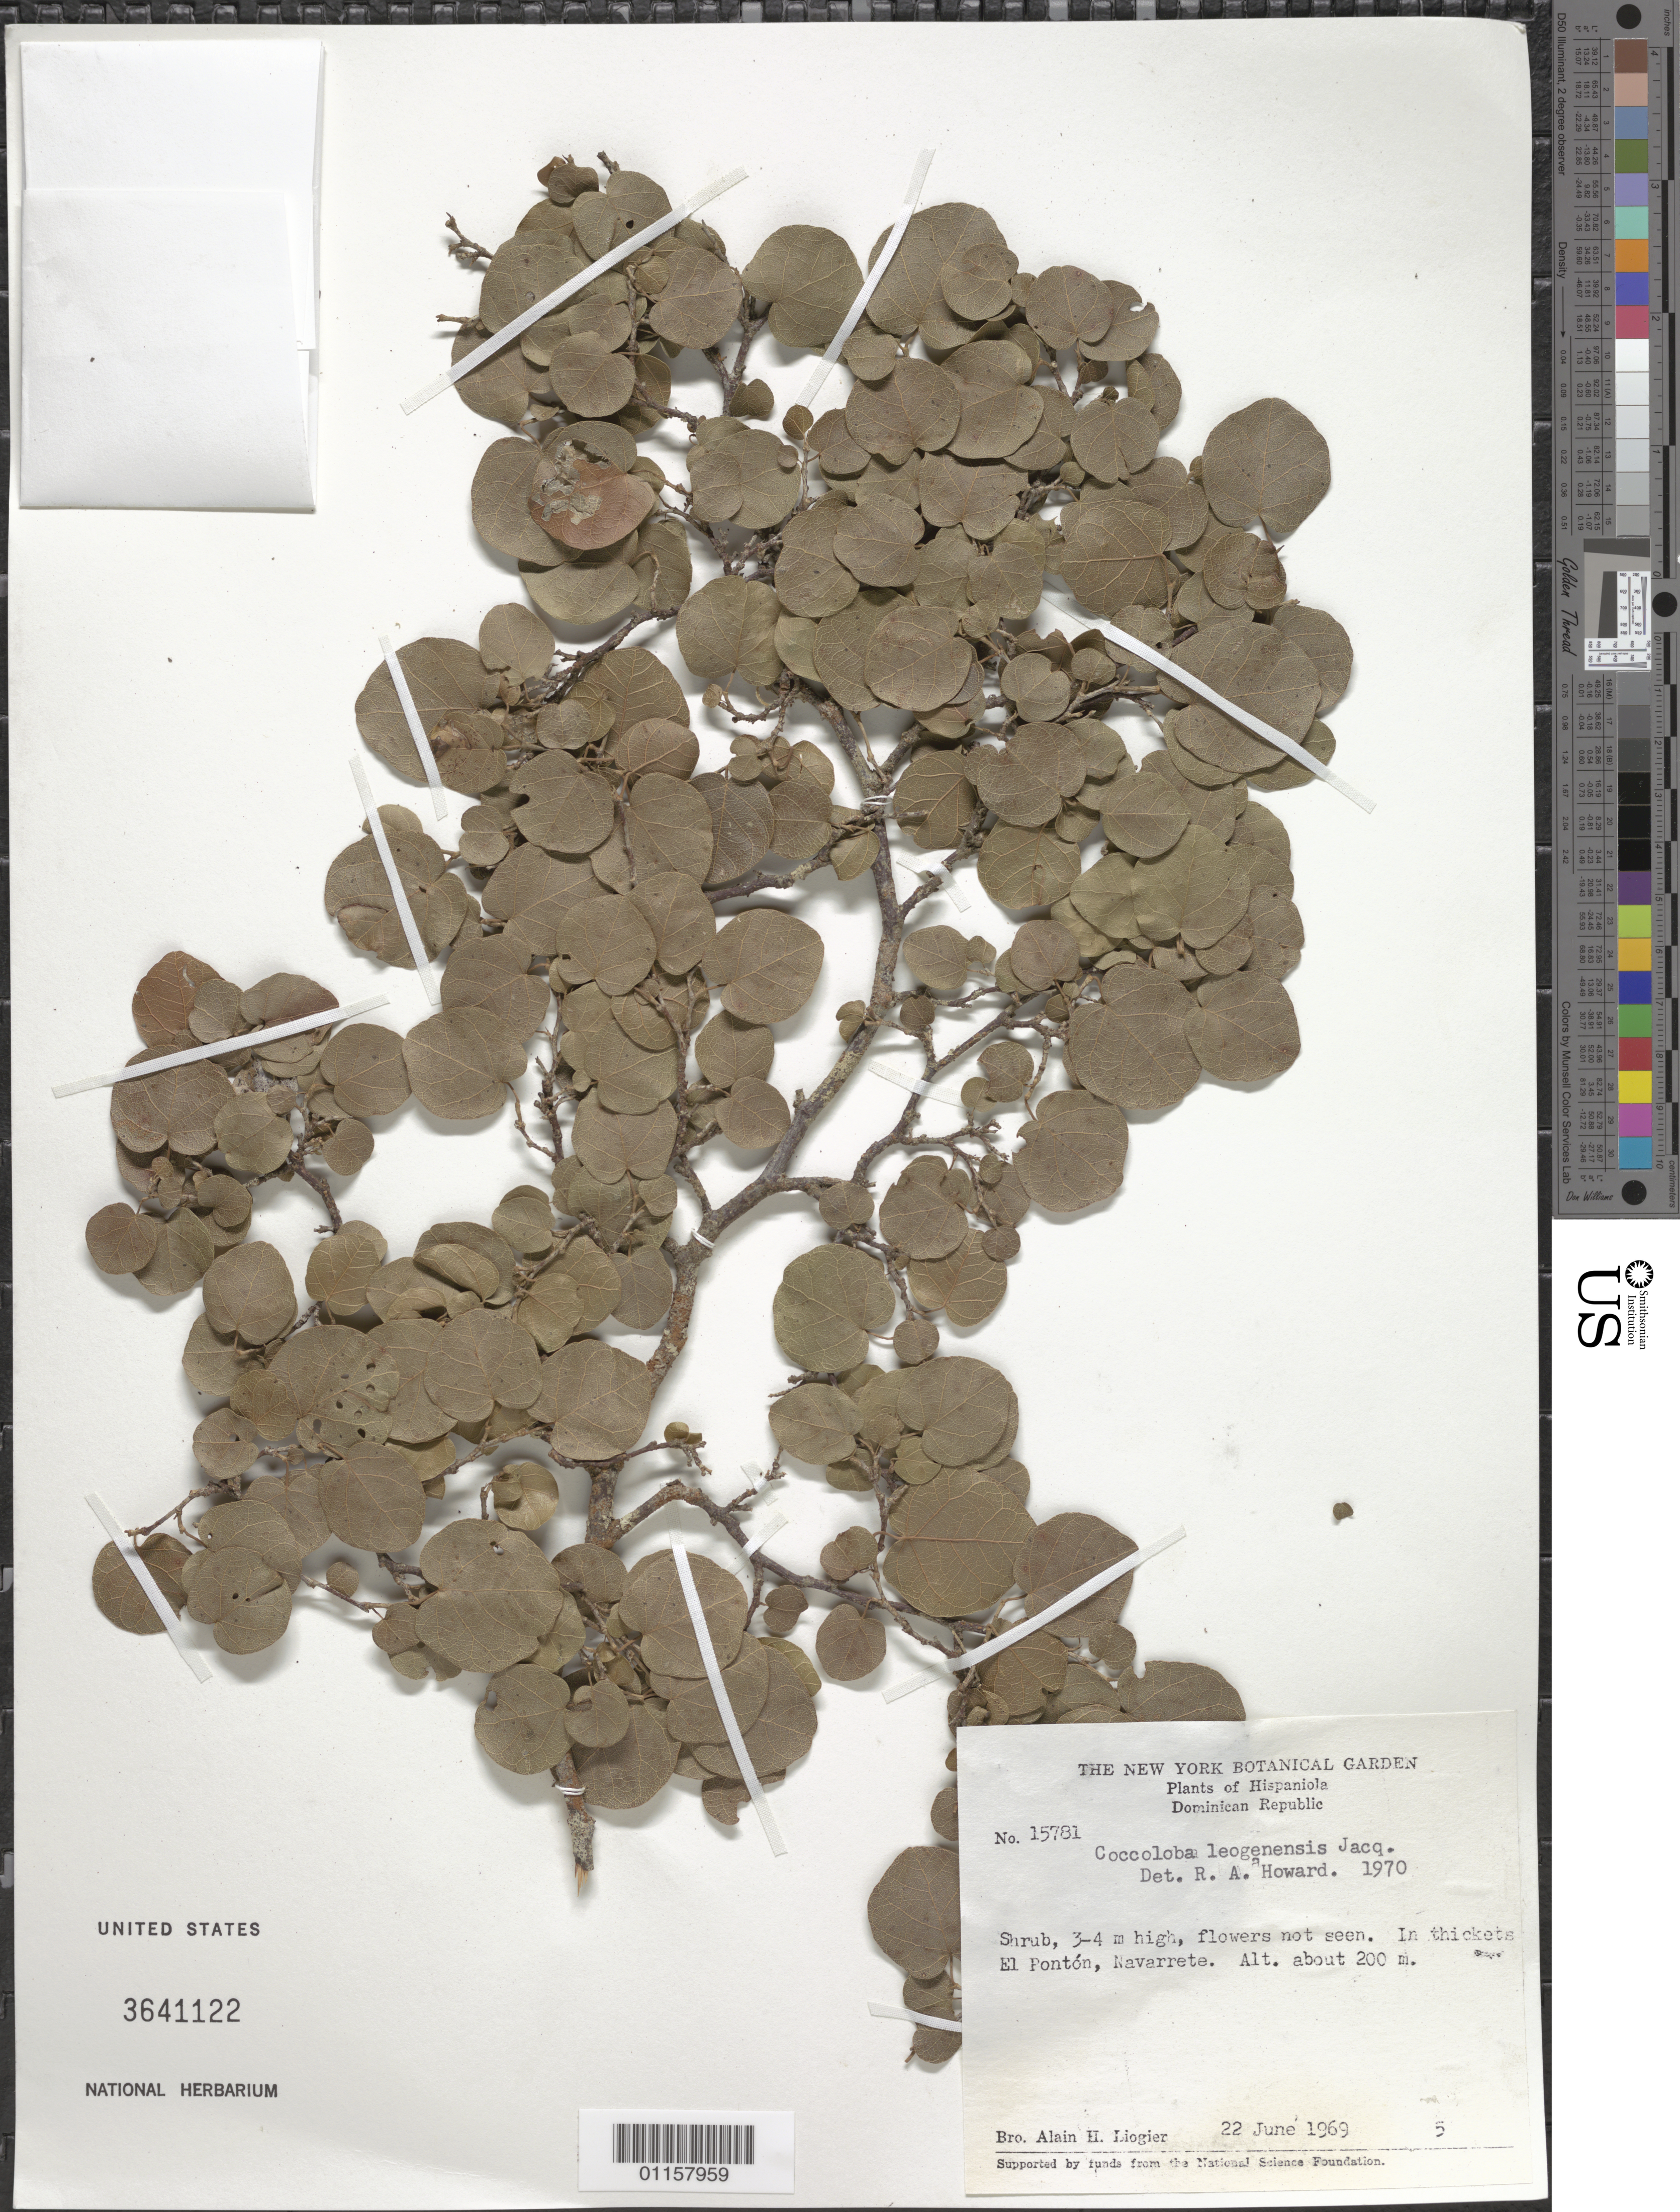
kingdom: Plantae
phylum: Tracheophyta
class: Magnoliopsida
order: Caryophyllales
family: Polygonaceae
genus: Coccoloba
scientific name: Coccoloba leoganensis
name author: Jacq.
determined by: Howard, R. A.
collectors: A. H. Liogier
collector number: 15781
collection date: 1969-06-22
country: Dominican Republic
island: Hispaniola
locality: El Pontón, Navarrete.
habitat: In thickets.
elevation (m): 200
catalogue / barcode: US 3641122